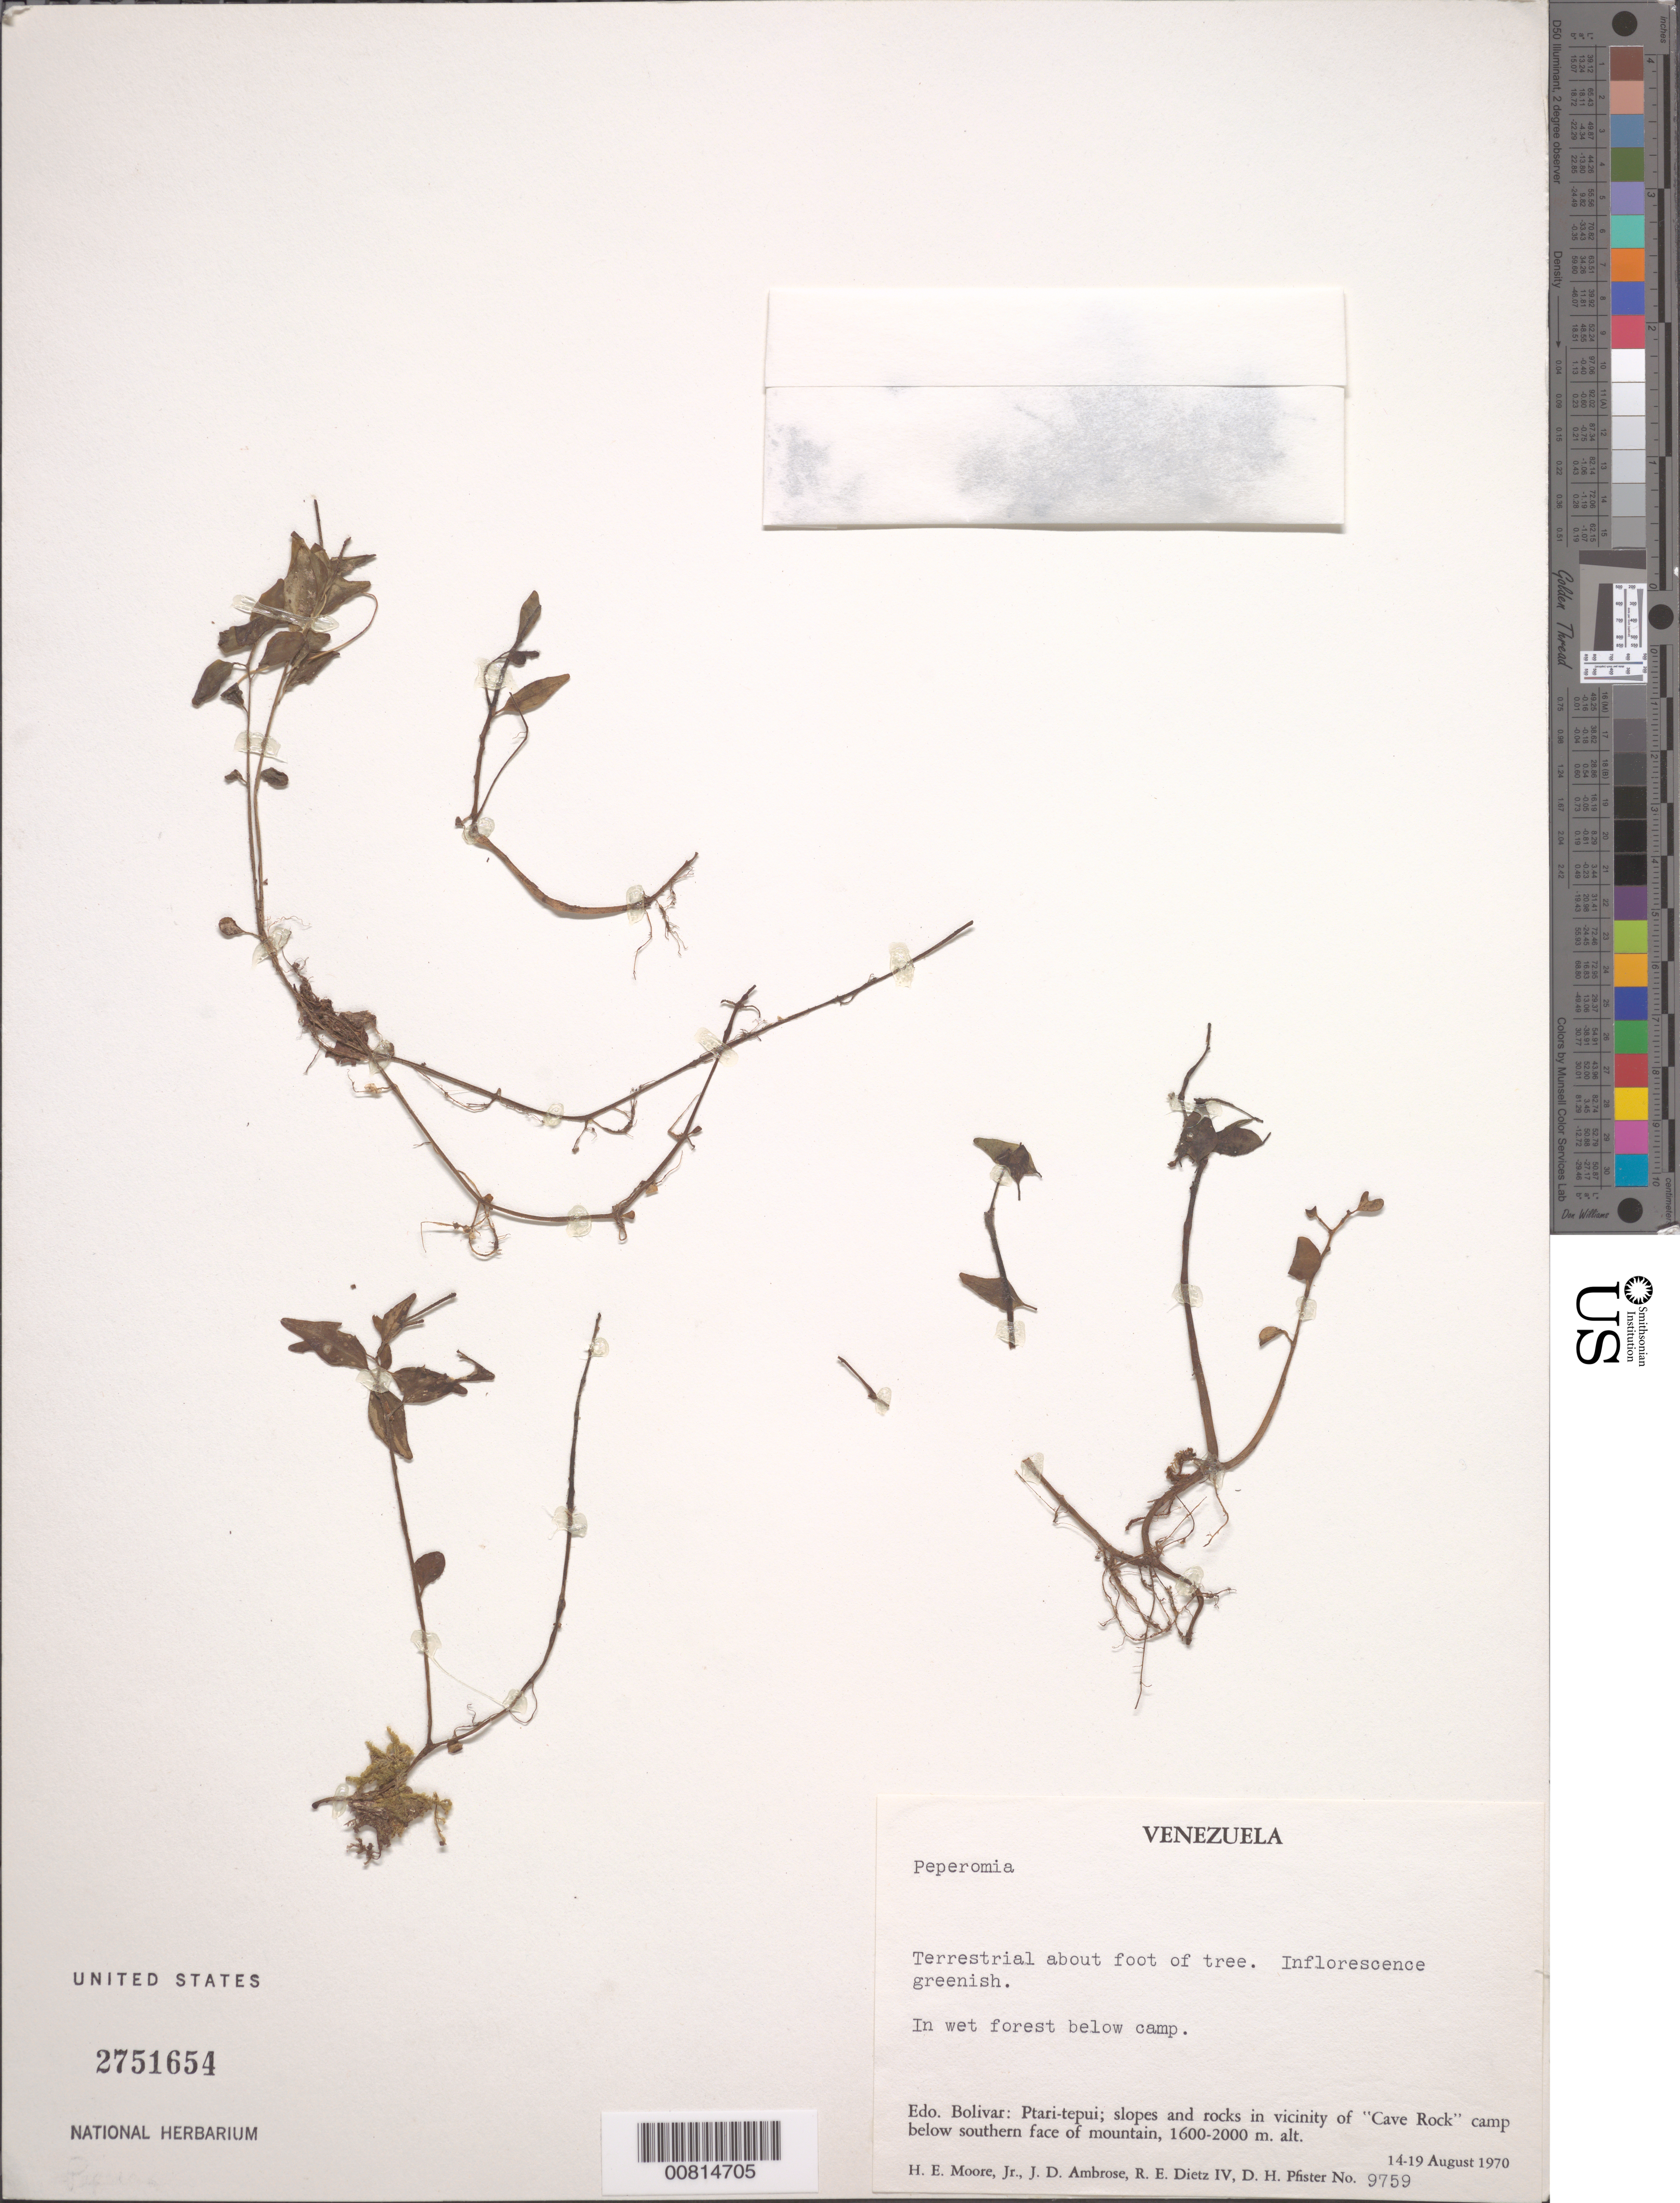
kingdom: Plantae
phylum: Tracheophyta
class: Magnoliopsida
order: Piperales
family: Piperaceae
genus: Peperomia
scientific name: Peperomia sp.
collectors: H. E. Moore, J. D. Ambrose, R. Dietz & D. H. Pfister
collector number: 9759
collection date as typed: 14-Aug-70 to 19-Aug-70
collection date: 1970-08-14/1970-08-19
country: Venezuela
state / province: Bolívar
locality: Ptari-tepuí, vicinity of "Cave Rock" camp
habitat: Wet forest below camp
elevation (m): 1600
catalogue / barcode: US 2751654